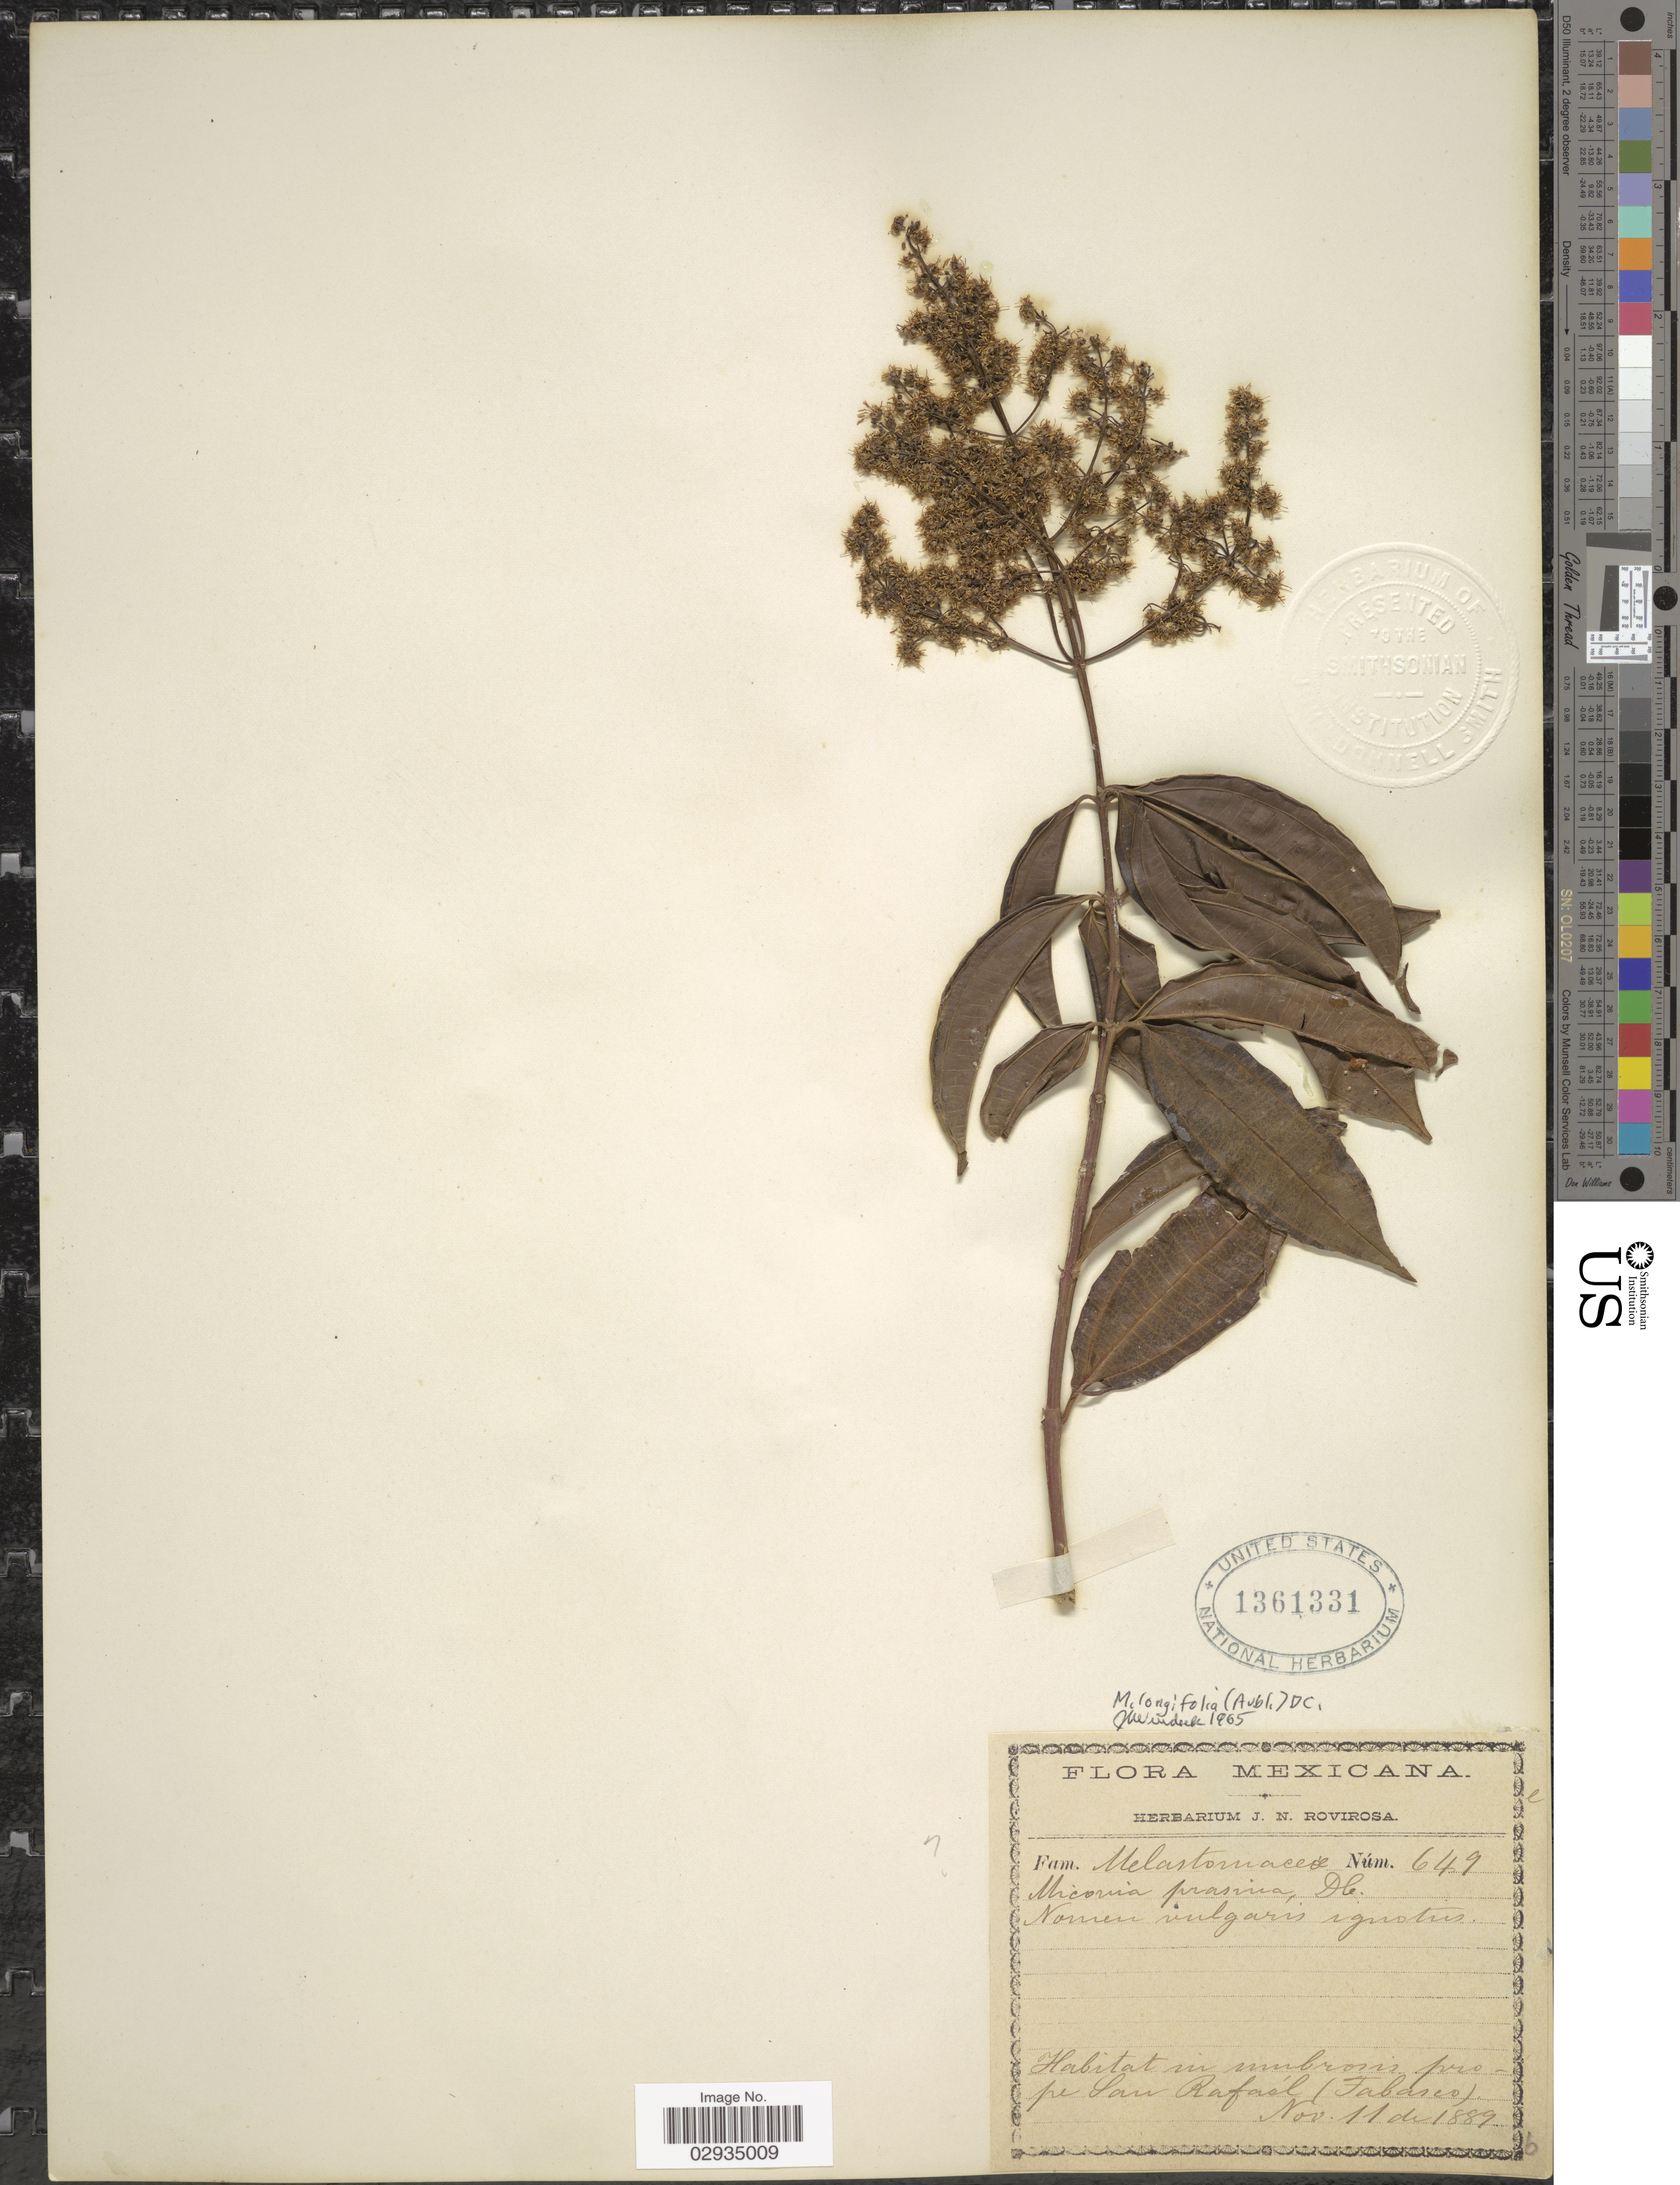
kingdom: Plantae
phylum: Tracheophyta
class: Magnoliopsida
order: Myrtales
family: Melastomataceae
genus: Miconia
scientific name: Miconia longifolia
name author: (Aubl.) DC.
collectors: ex herb. J. N. Rovirosa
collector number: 649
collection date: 1889-11-11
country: Mexico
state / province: Tabasco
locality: Prope San Rafaél (Tabasco).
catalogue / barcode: US 1361331